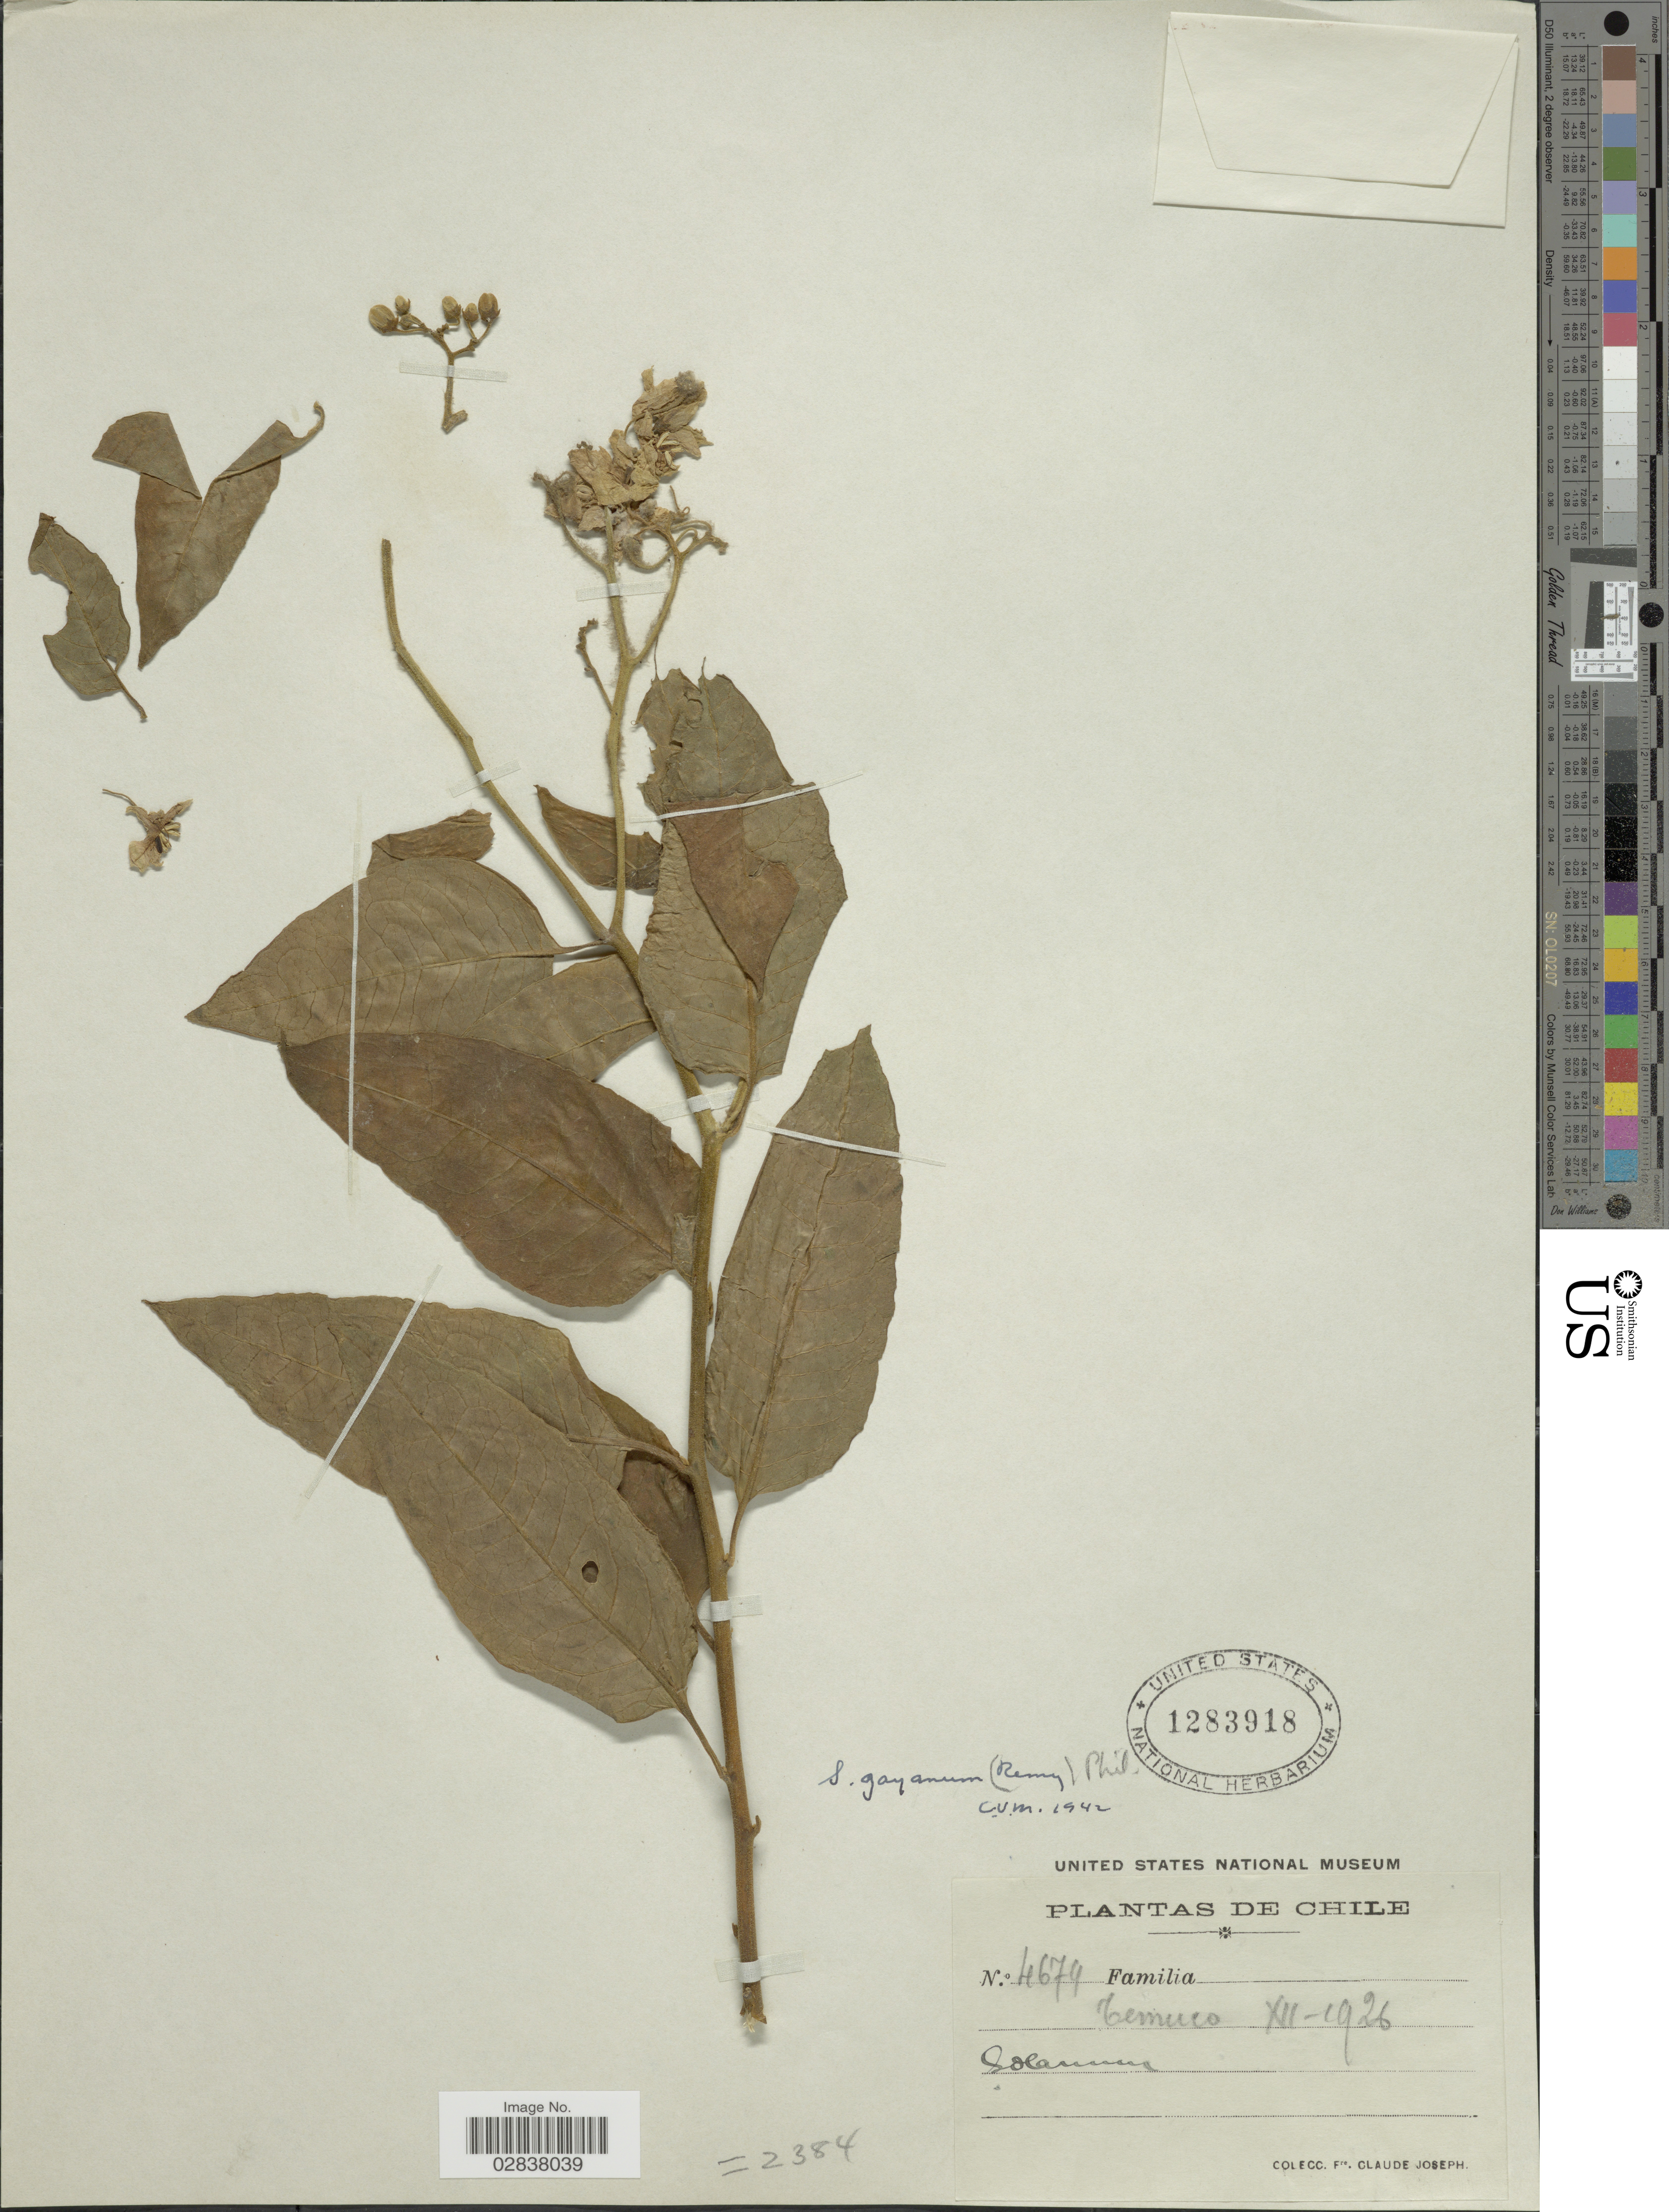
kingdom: Plantae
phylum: Tracheophyta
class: Magnoliopsida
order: Solanales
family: Solanaceae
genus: Solanum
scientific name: Solanum gayanum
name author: (J. Rémy) F. Phil.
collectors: Frere Claude Joseph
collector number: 4674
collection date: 1926-12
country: Chile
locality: Temuco.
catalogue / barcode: US 1283818